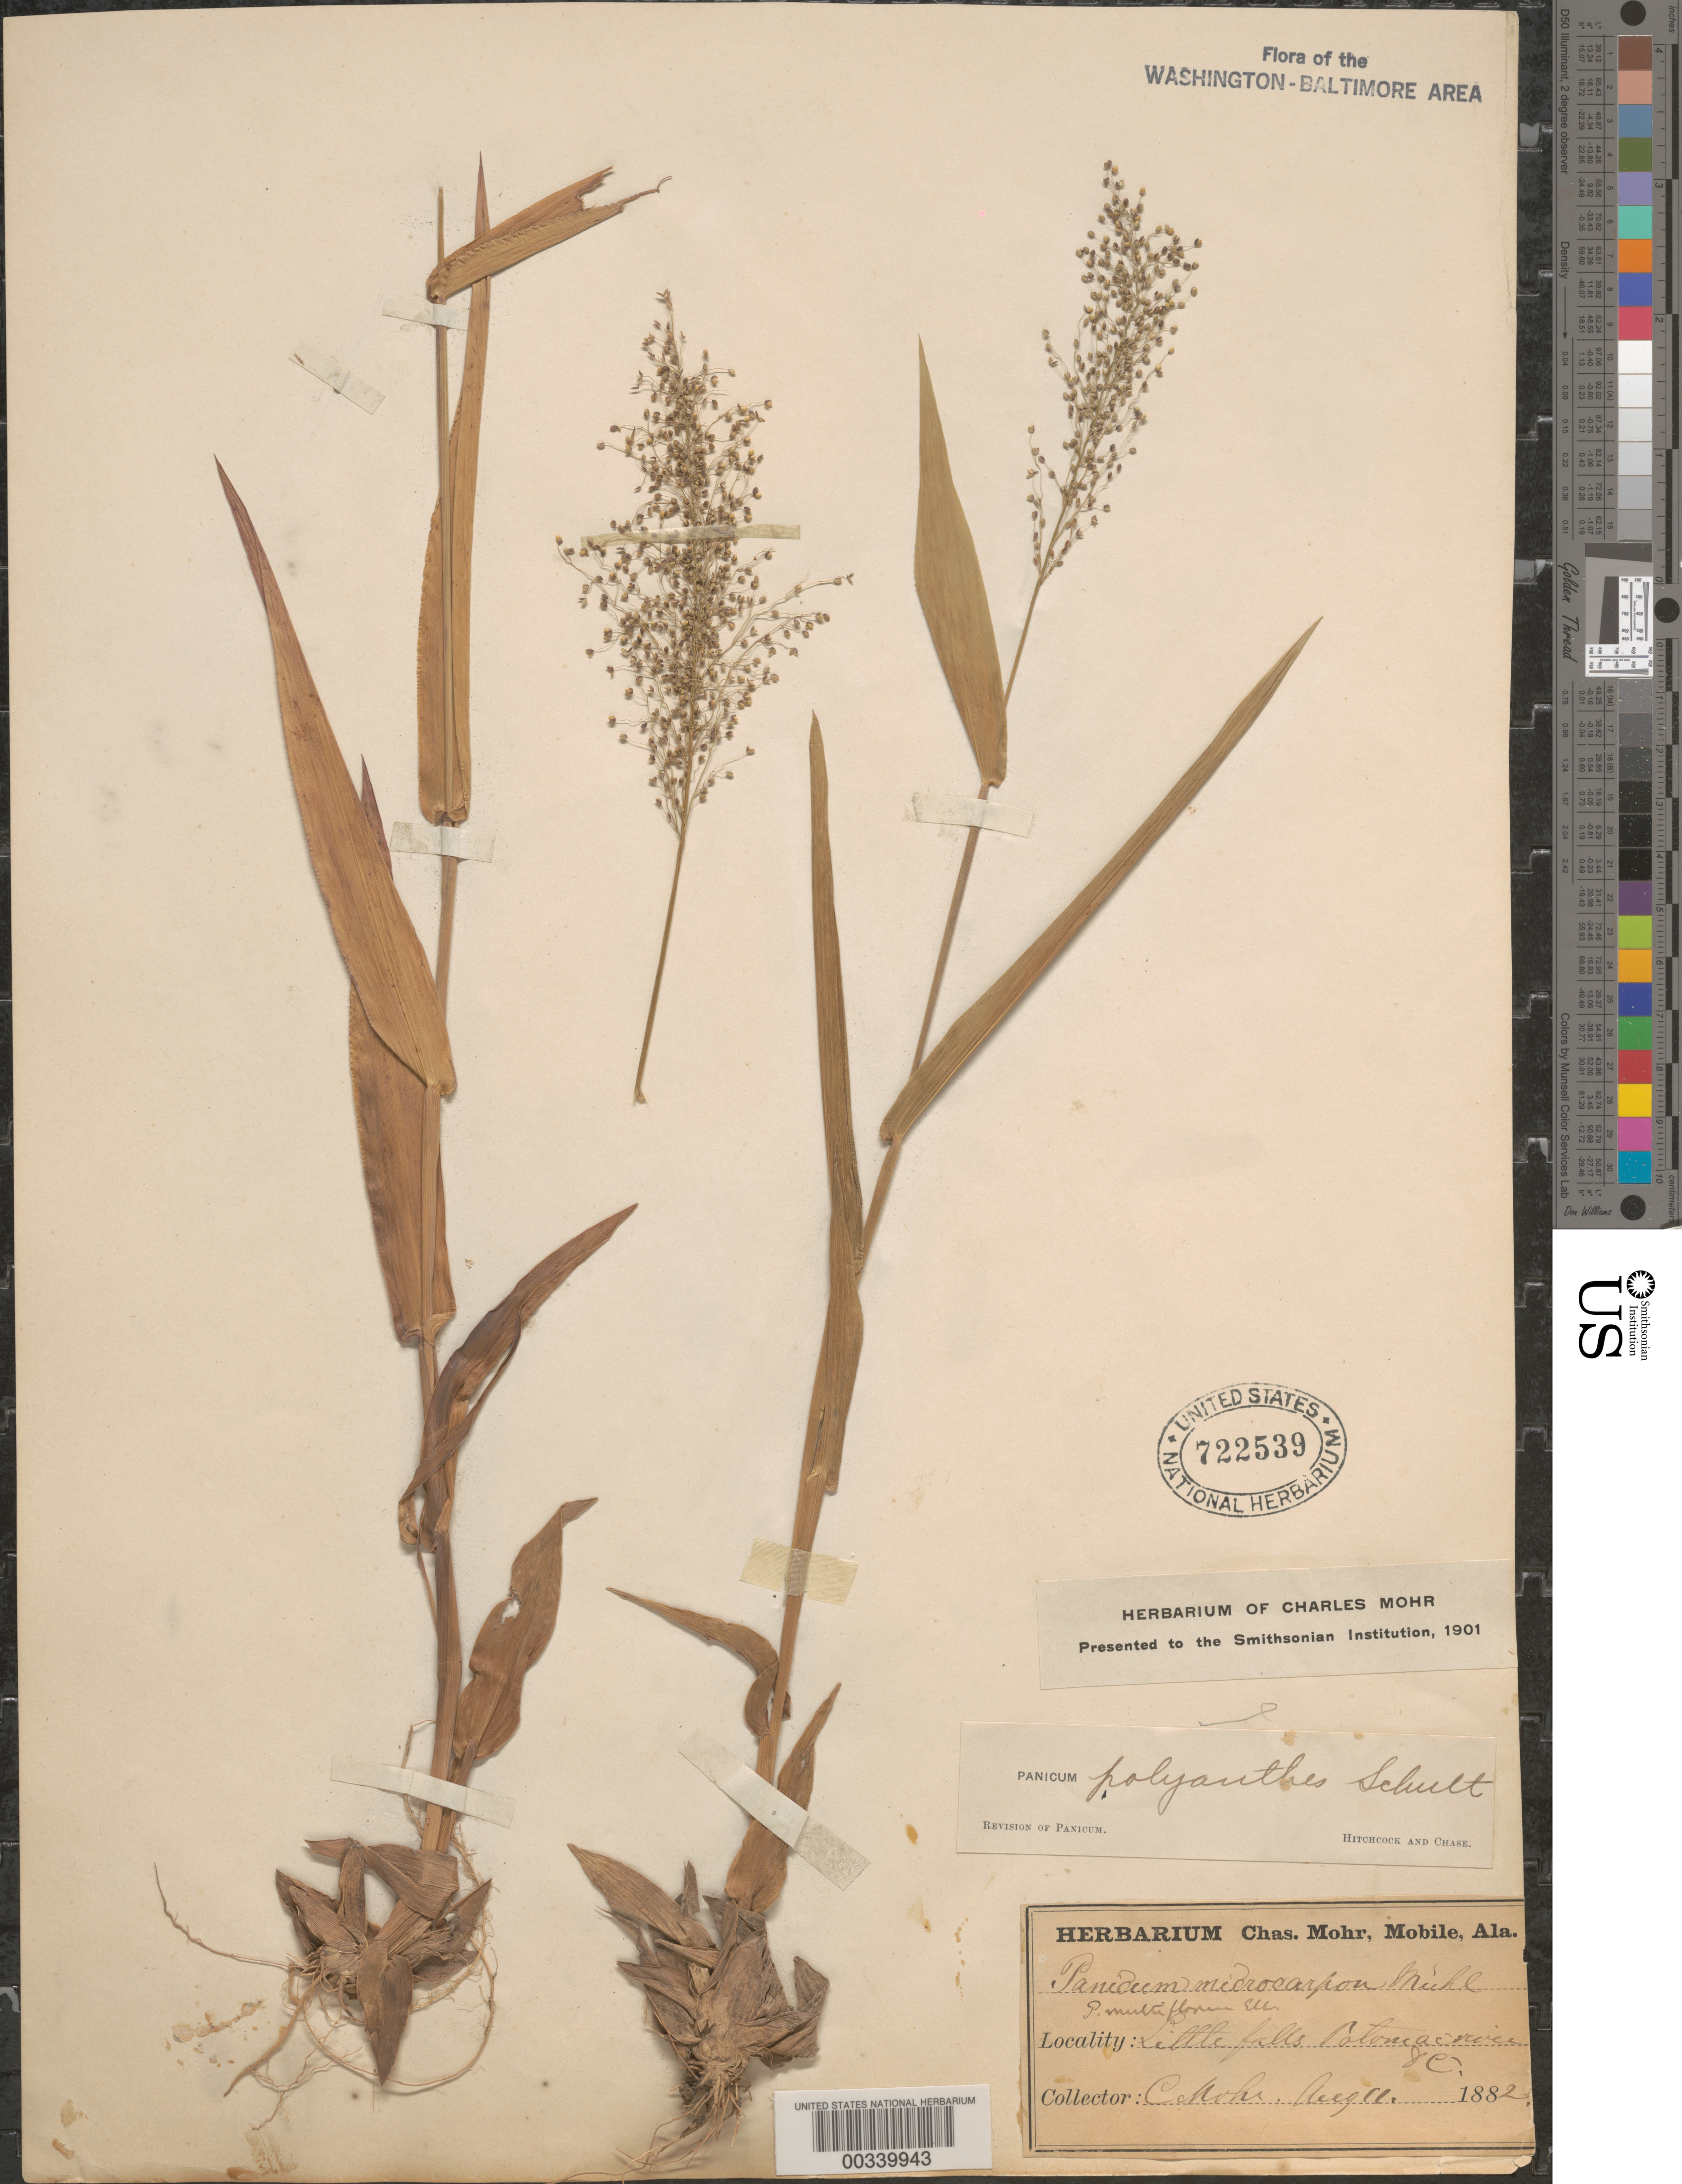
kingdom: Plantae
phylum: Tracheophyta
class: Liliopsida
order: Poales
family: Poaceae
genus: Dichanthelium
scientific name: Dichanthelium sphaerocarpon var. isophyllum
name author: (Scribn.) Gould & C.A. Clark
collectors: C. T. Mohr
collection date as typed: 11 Aug 1882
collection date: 1882-08-11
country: United States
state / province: Maryland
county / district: Montgomery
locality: Little Falls, Potomac River Junction C. & O. Canal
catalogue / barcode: US 722539